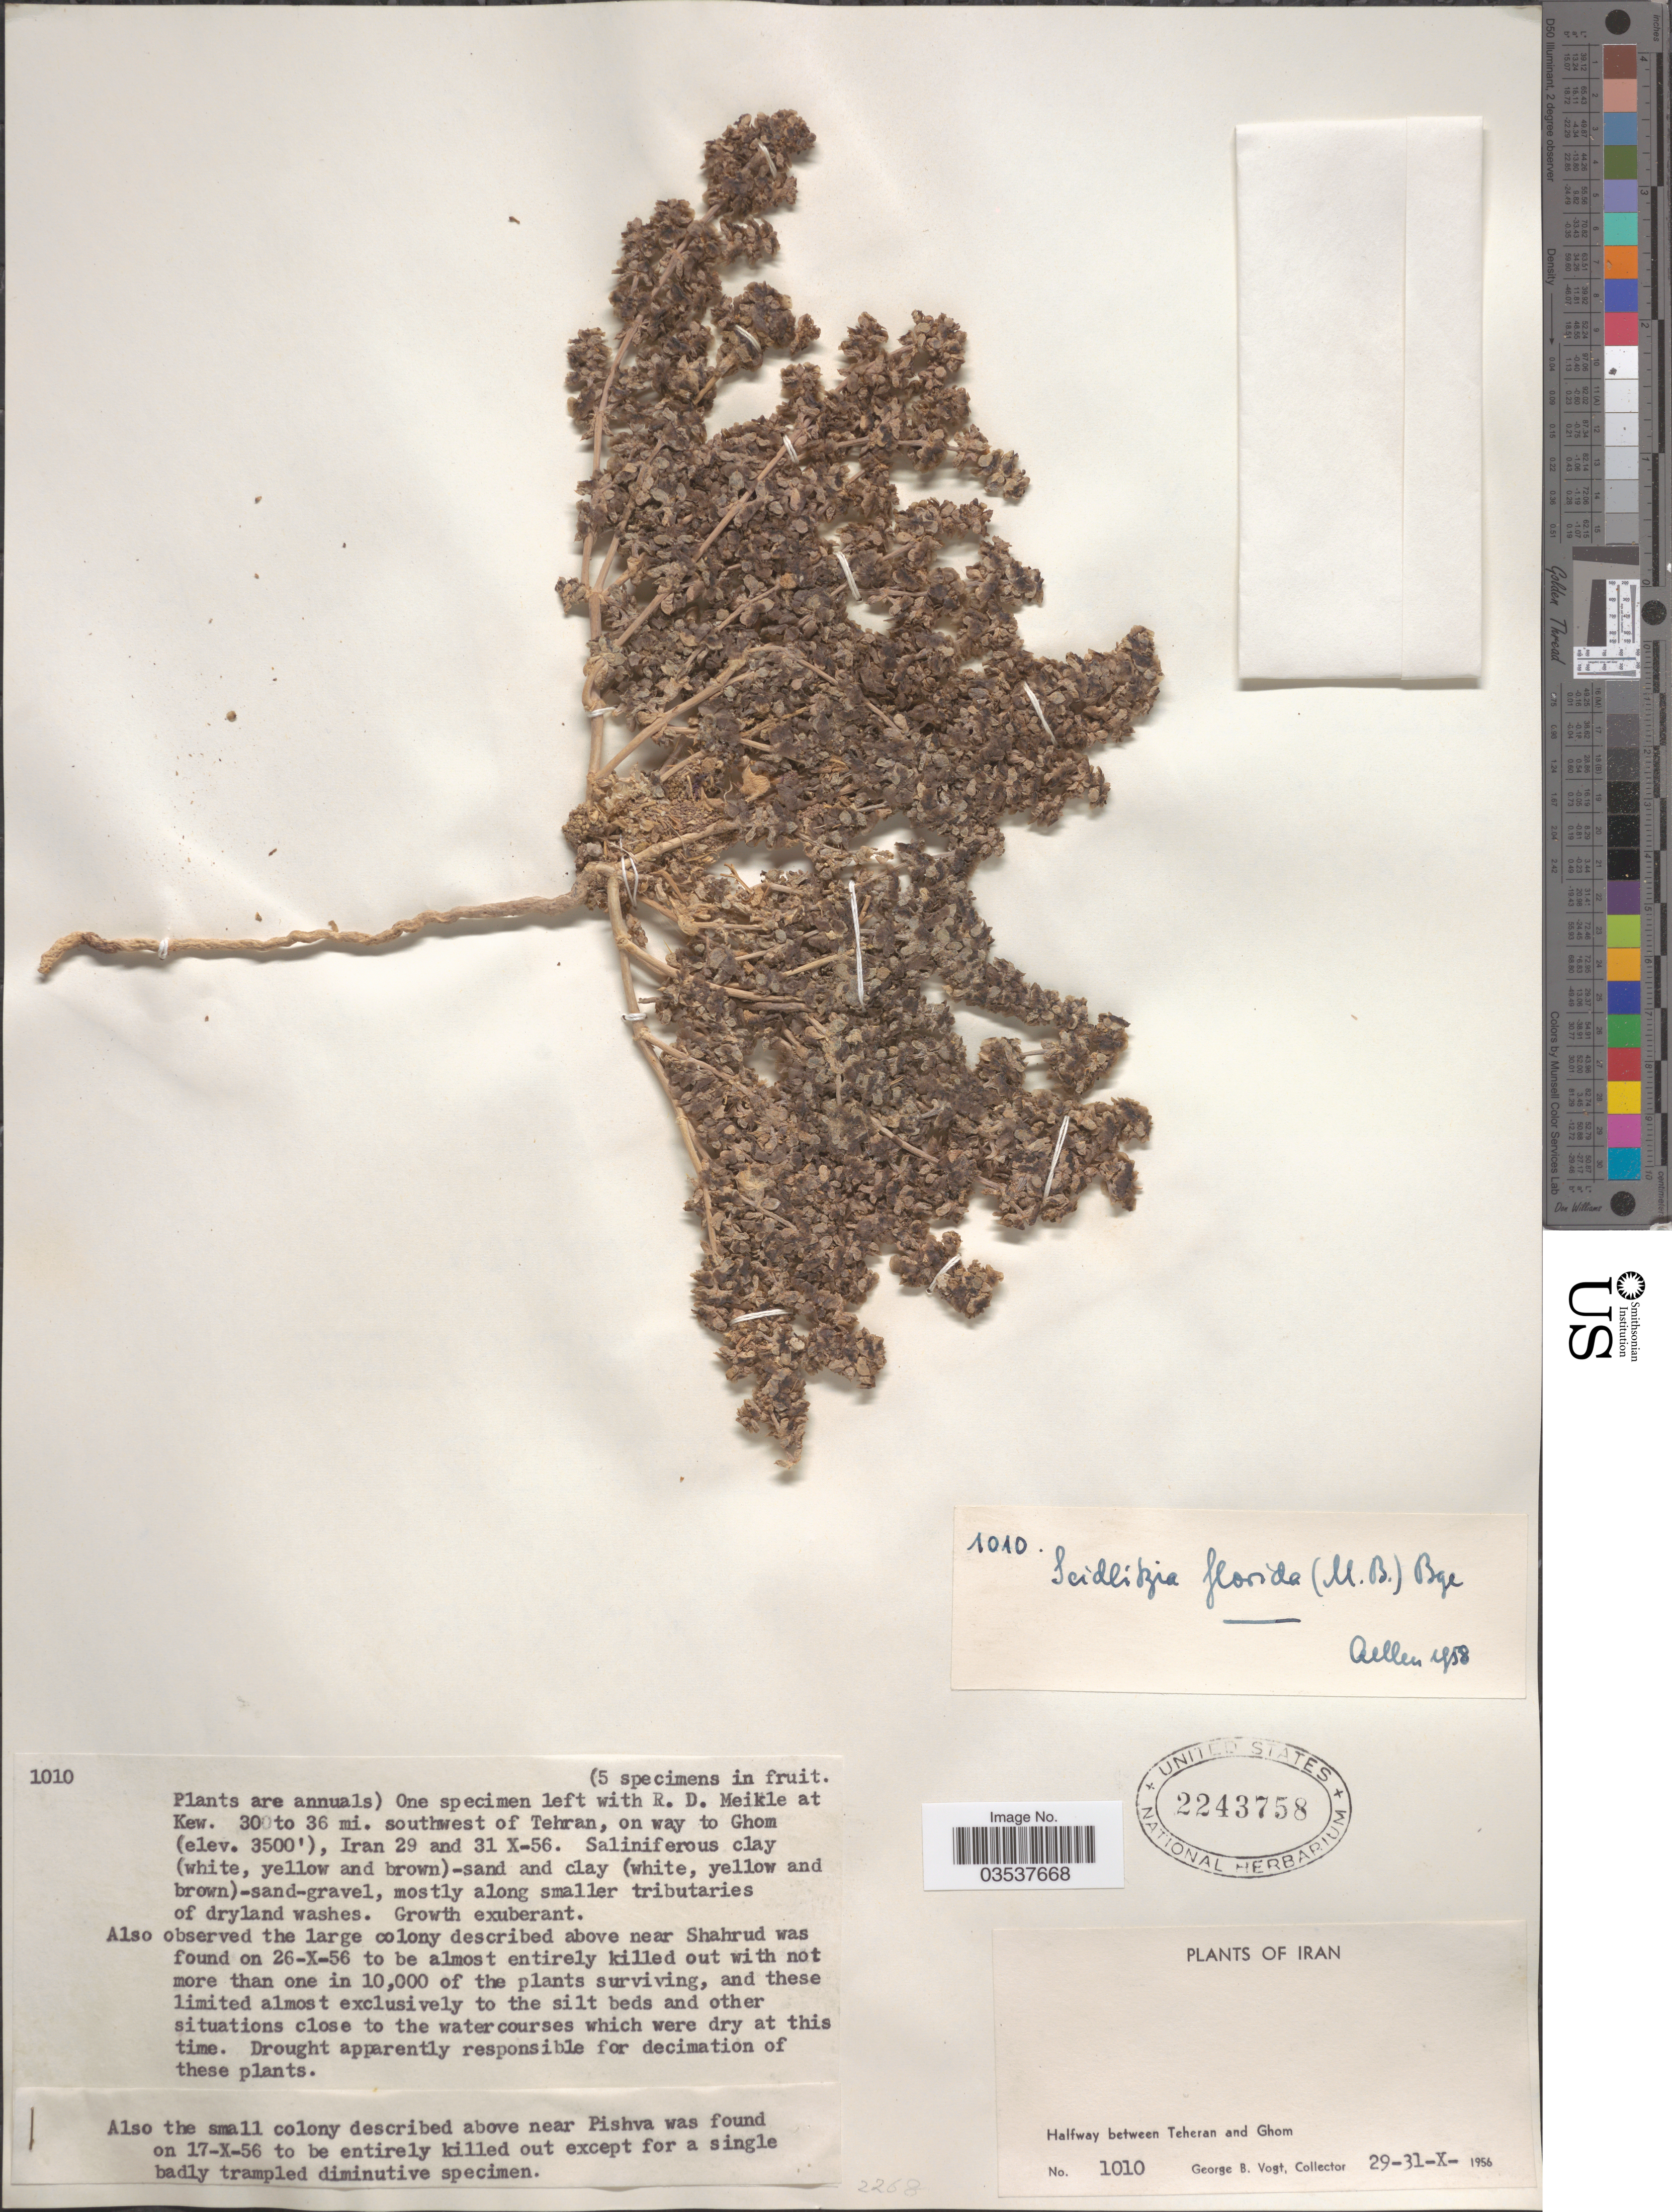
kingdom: Plantae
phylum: Tracheophyta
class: Magnoliopsida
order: Caryophyllales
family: Amaranthaceae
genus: Soda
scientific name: Soda florida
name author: (M. Bieb.) Akhani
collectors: G. B. Vogt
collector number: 1010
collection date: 1956-10-29/1956-10-31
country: Iran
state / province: Tehran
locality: At Kew. 30 to 36 mi. southwest of Tehran, on way to Ghom. Halfway between Teheran and Ghom.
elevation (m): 1067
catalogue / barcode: US 2243758